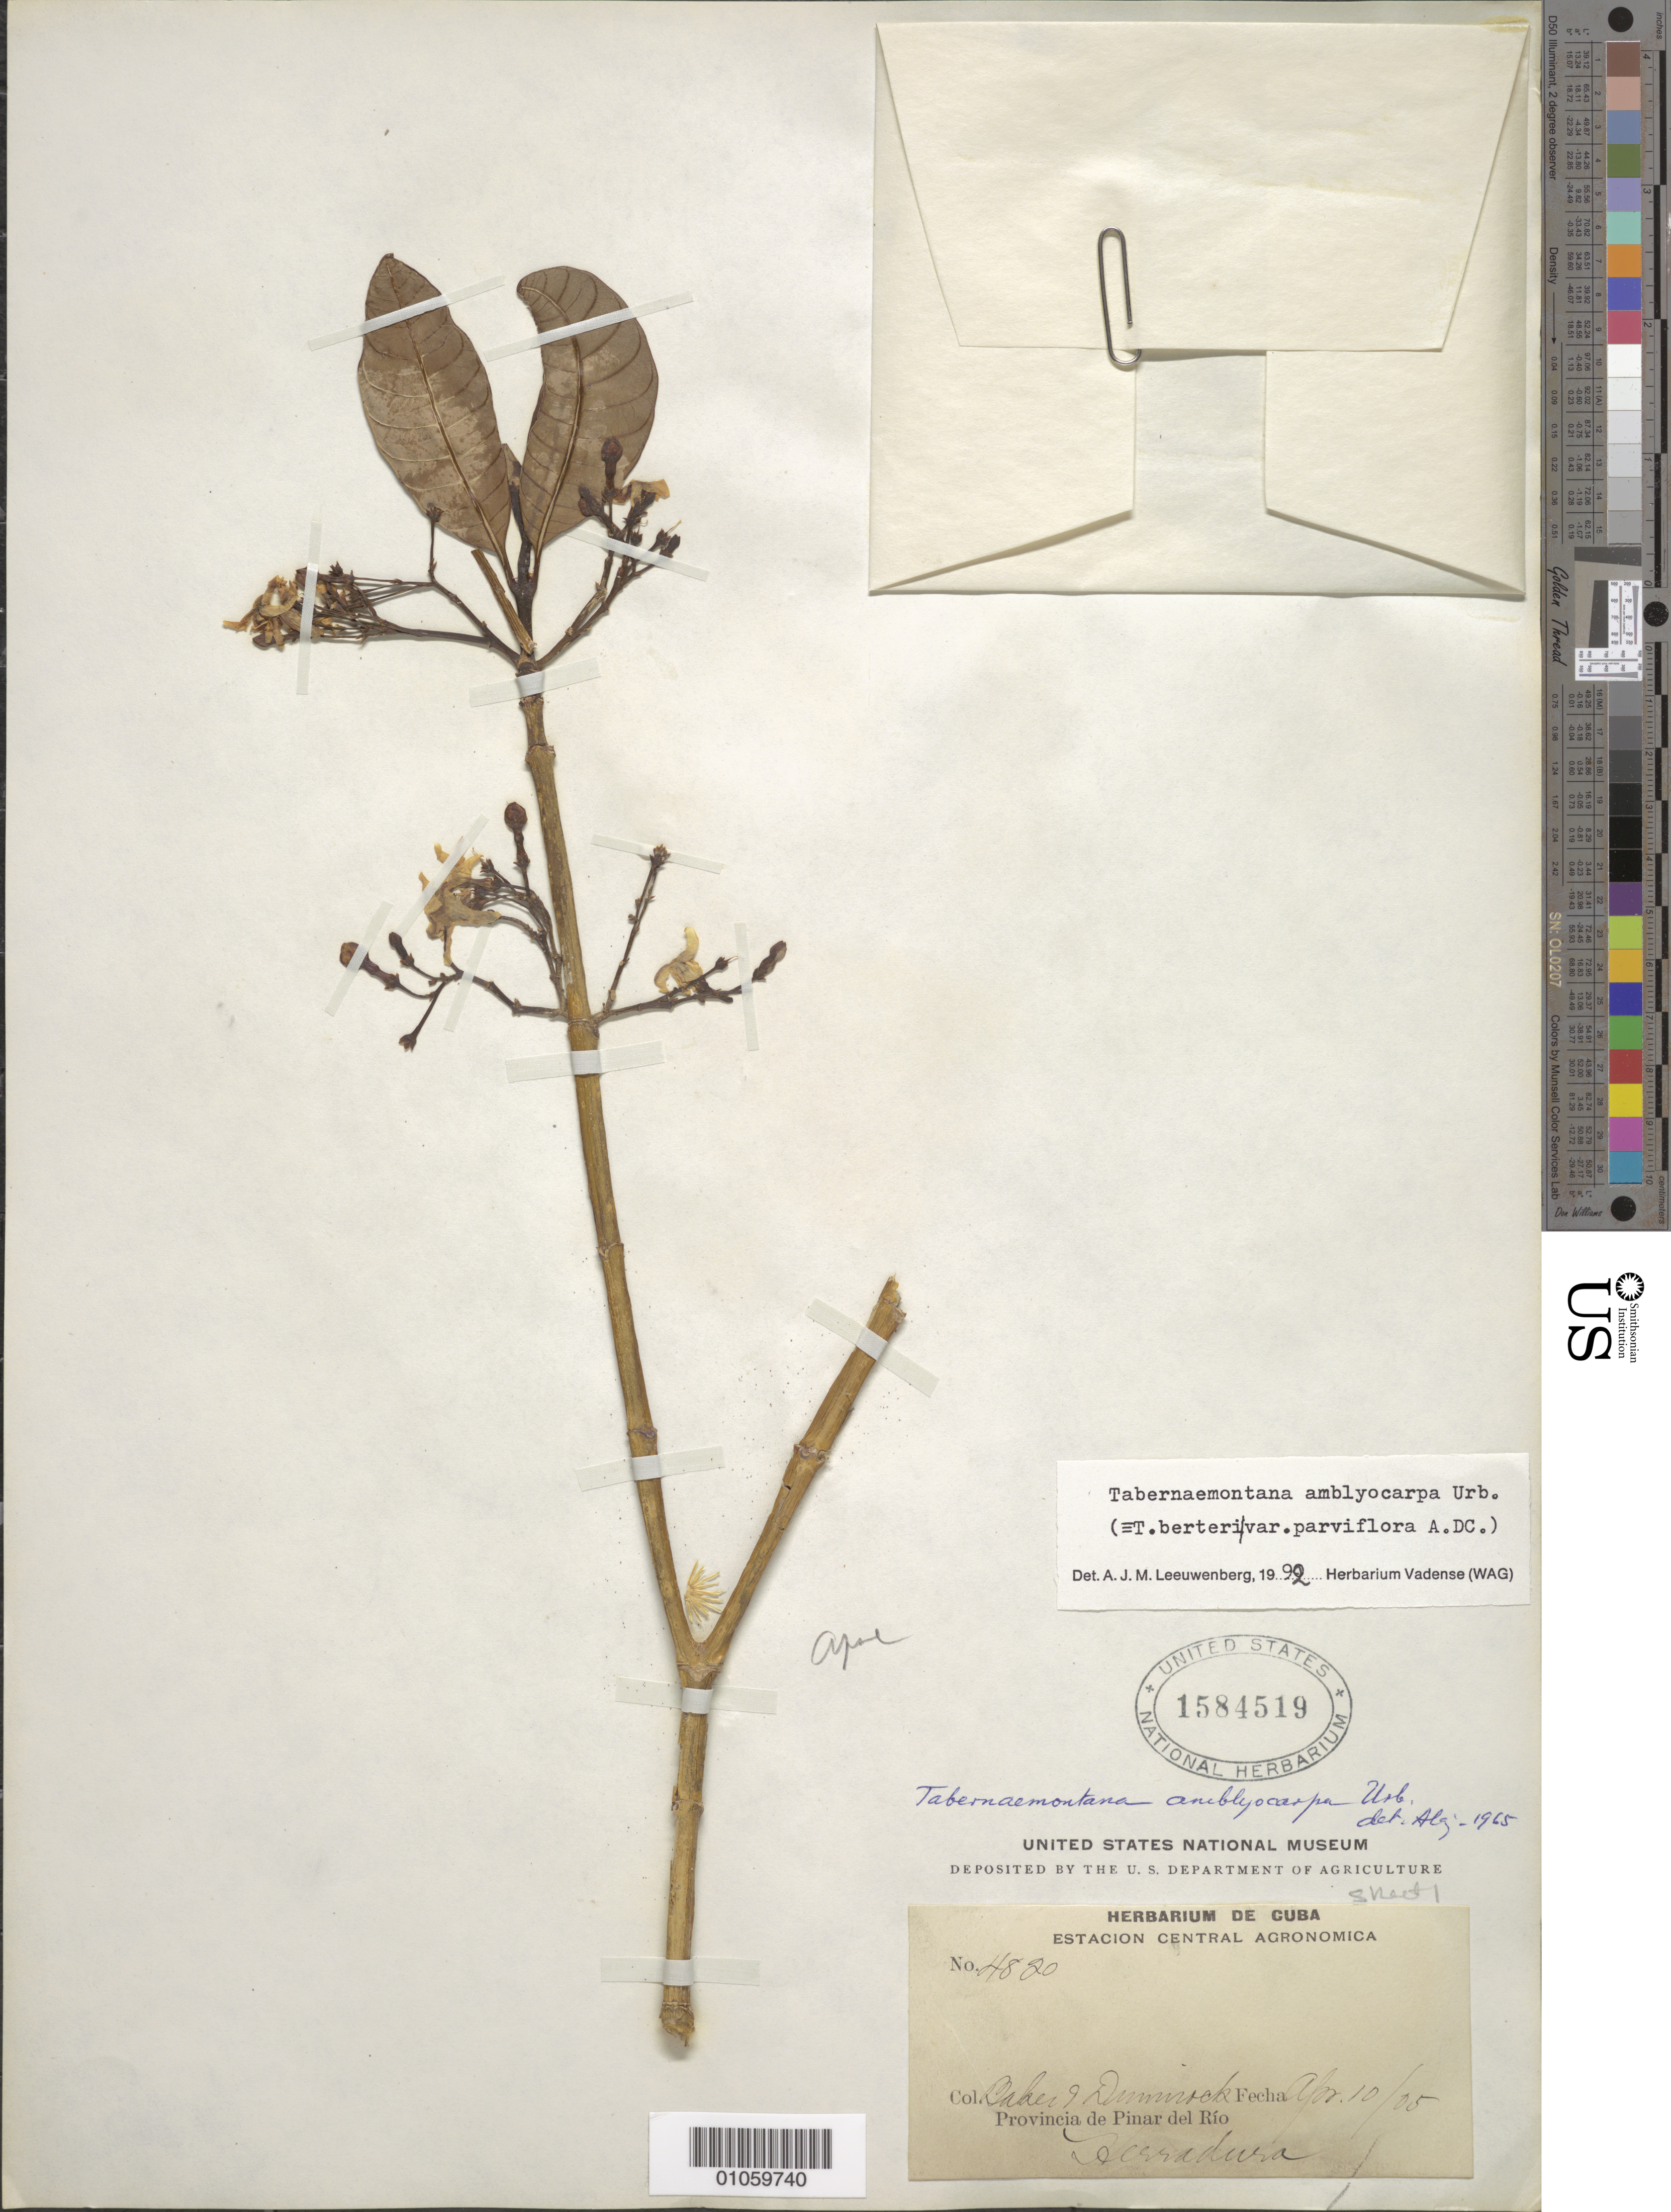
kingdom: Plantae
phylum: Tracheophyta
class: Magnoliopsida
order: Gentianales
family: Apocynaceae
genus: Tabernaemontana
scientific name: Tabernaemontana amblyocarpa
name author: Urb.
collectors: C. F. Baker & -. Dimmock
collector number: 4820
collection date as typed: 10 Apr 1905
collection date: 1905-04-10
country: Cuba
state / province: Pinar del Río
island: Cuba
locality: Herradura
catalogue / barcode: US 1584519